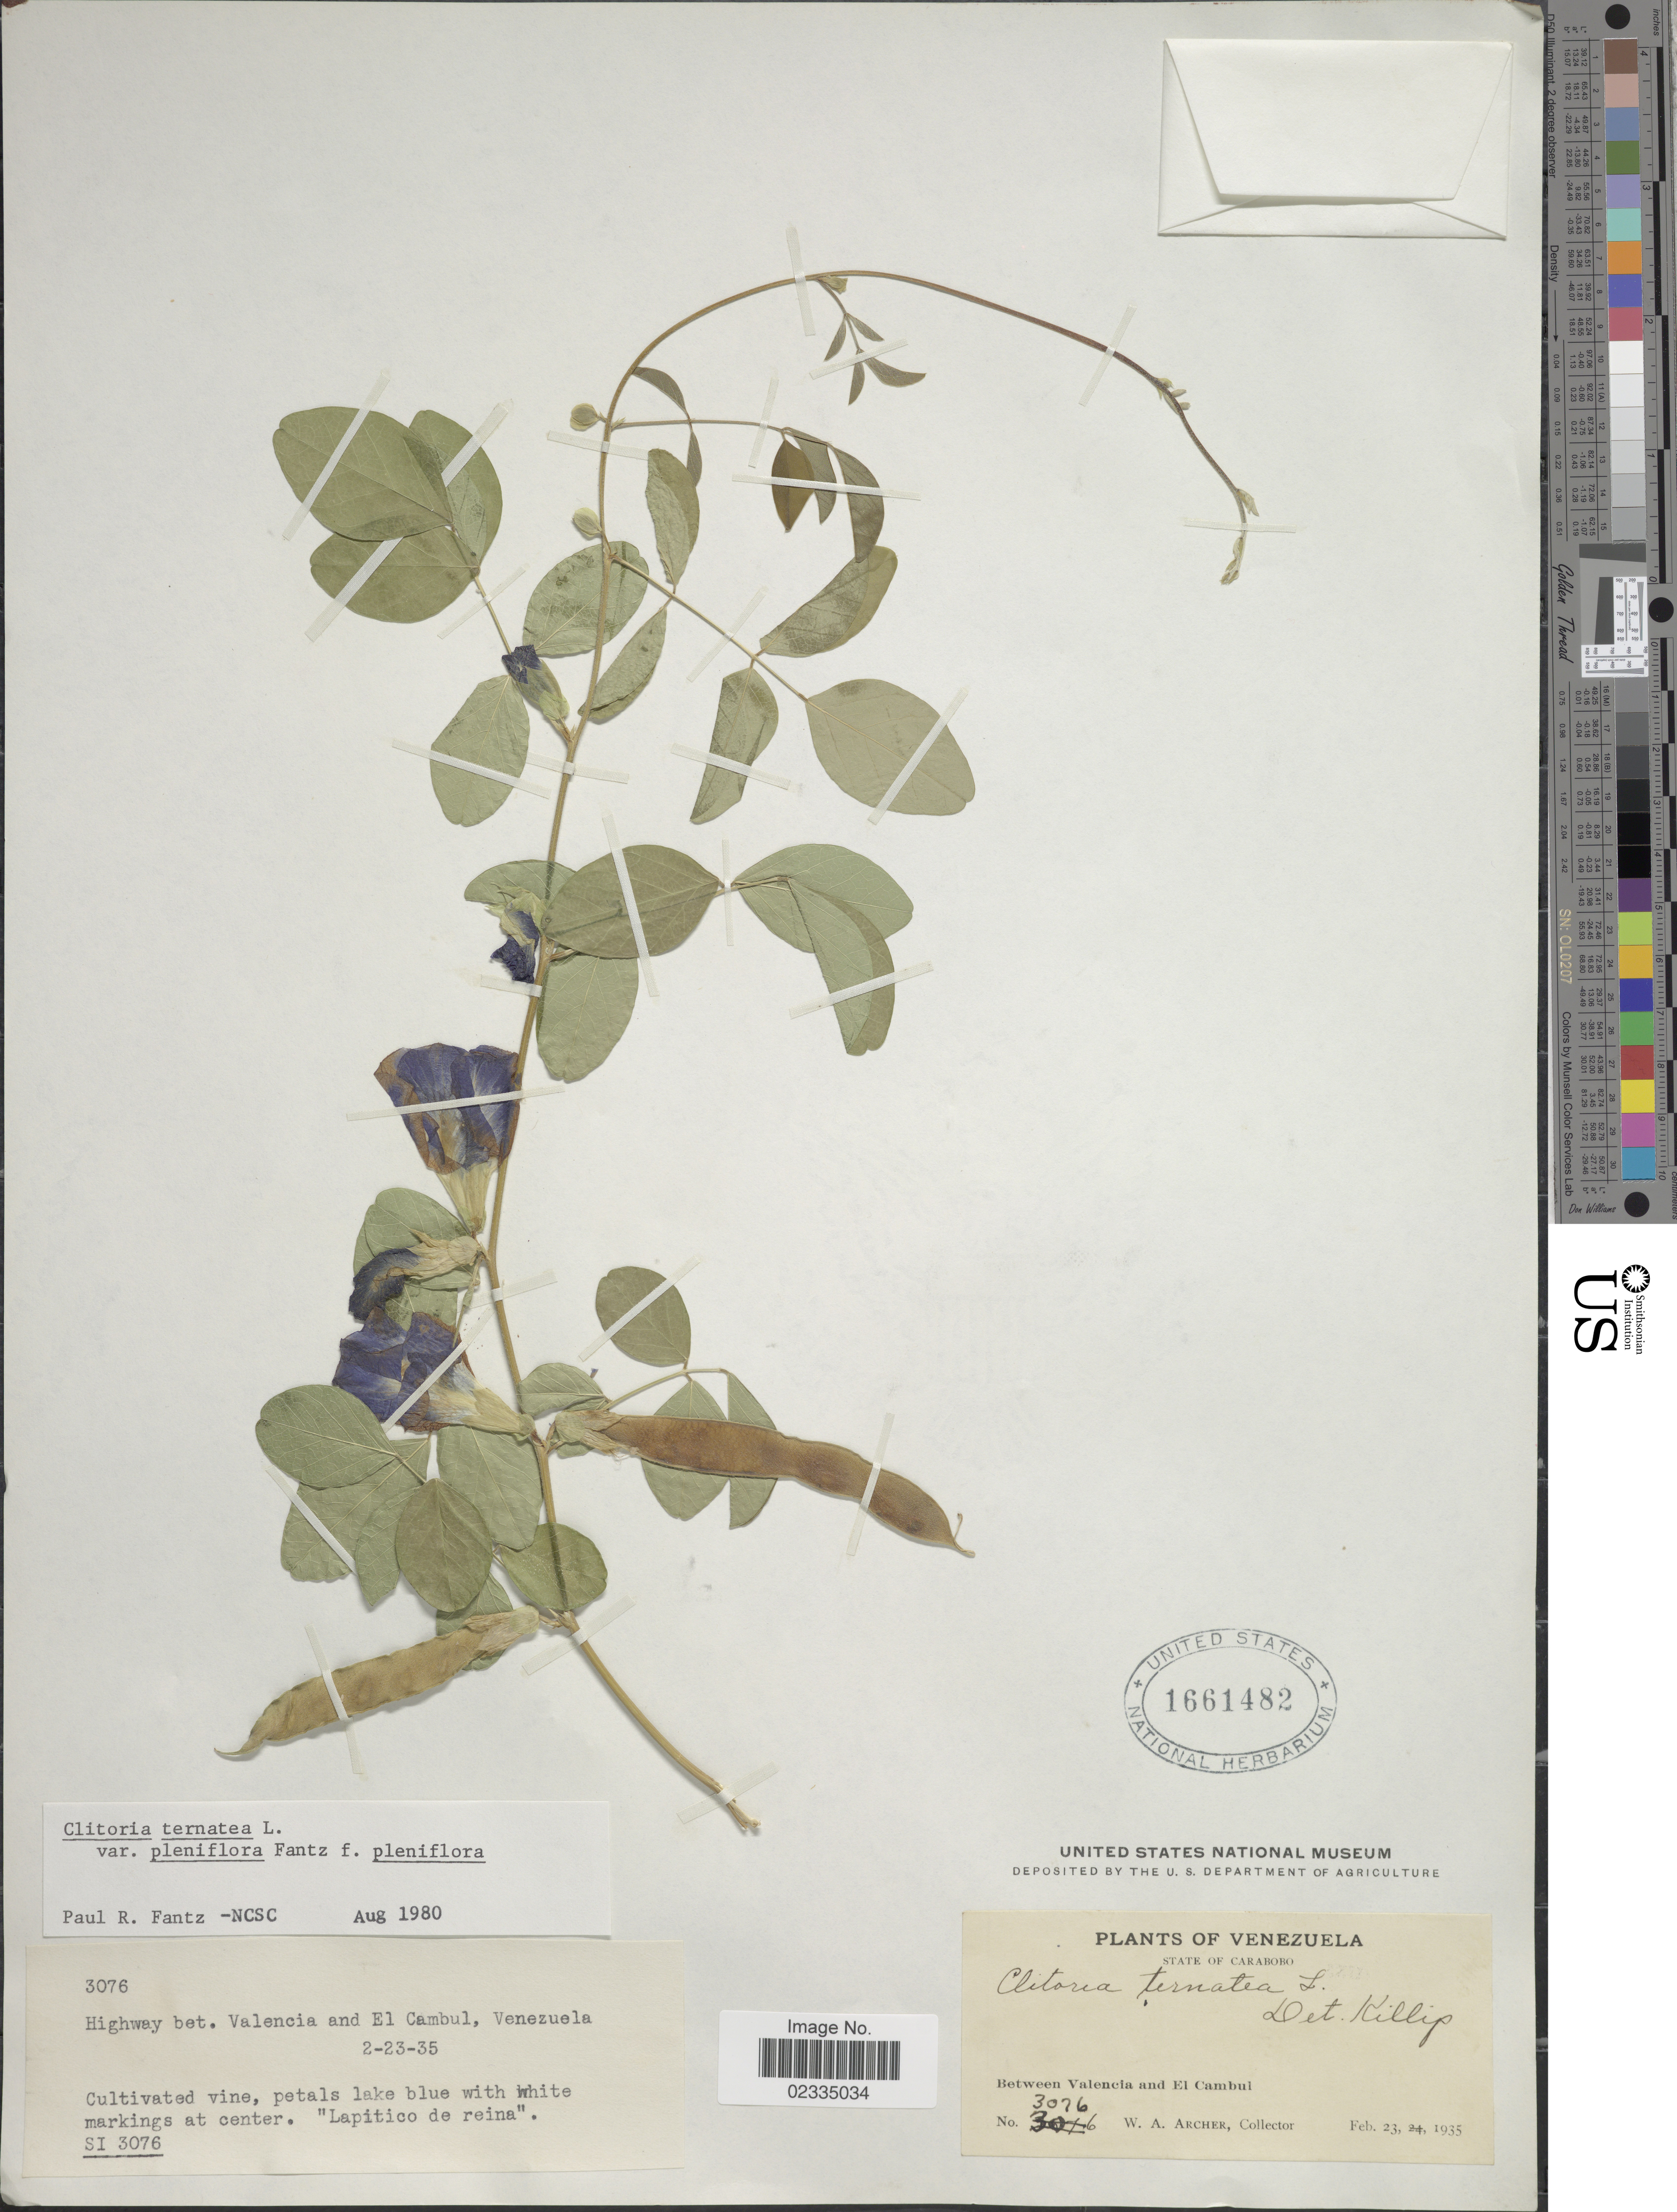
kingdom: Plantae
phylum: Tracheophyta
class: Magnoliopsida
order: Fabales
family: Fabaceae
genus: Clitoria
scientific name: Clitoria ternatea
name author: L.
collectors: W. A. Archer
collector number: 3076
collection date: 1935-02-23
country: Venezuela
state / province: Carabobo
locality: Highway bet. Valencia and El Cambul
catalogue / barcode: US 1661482